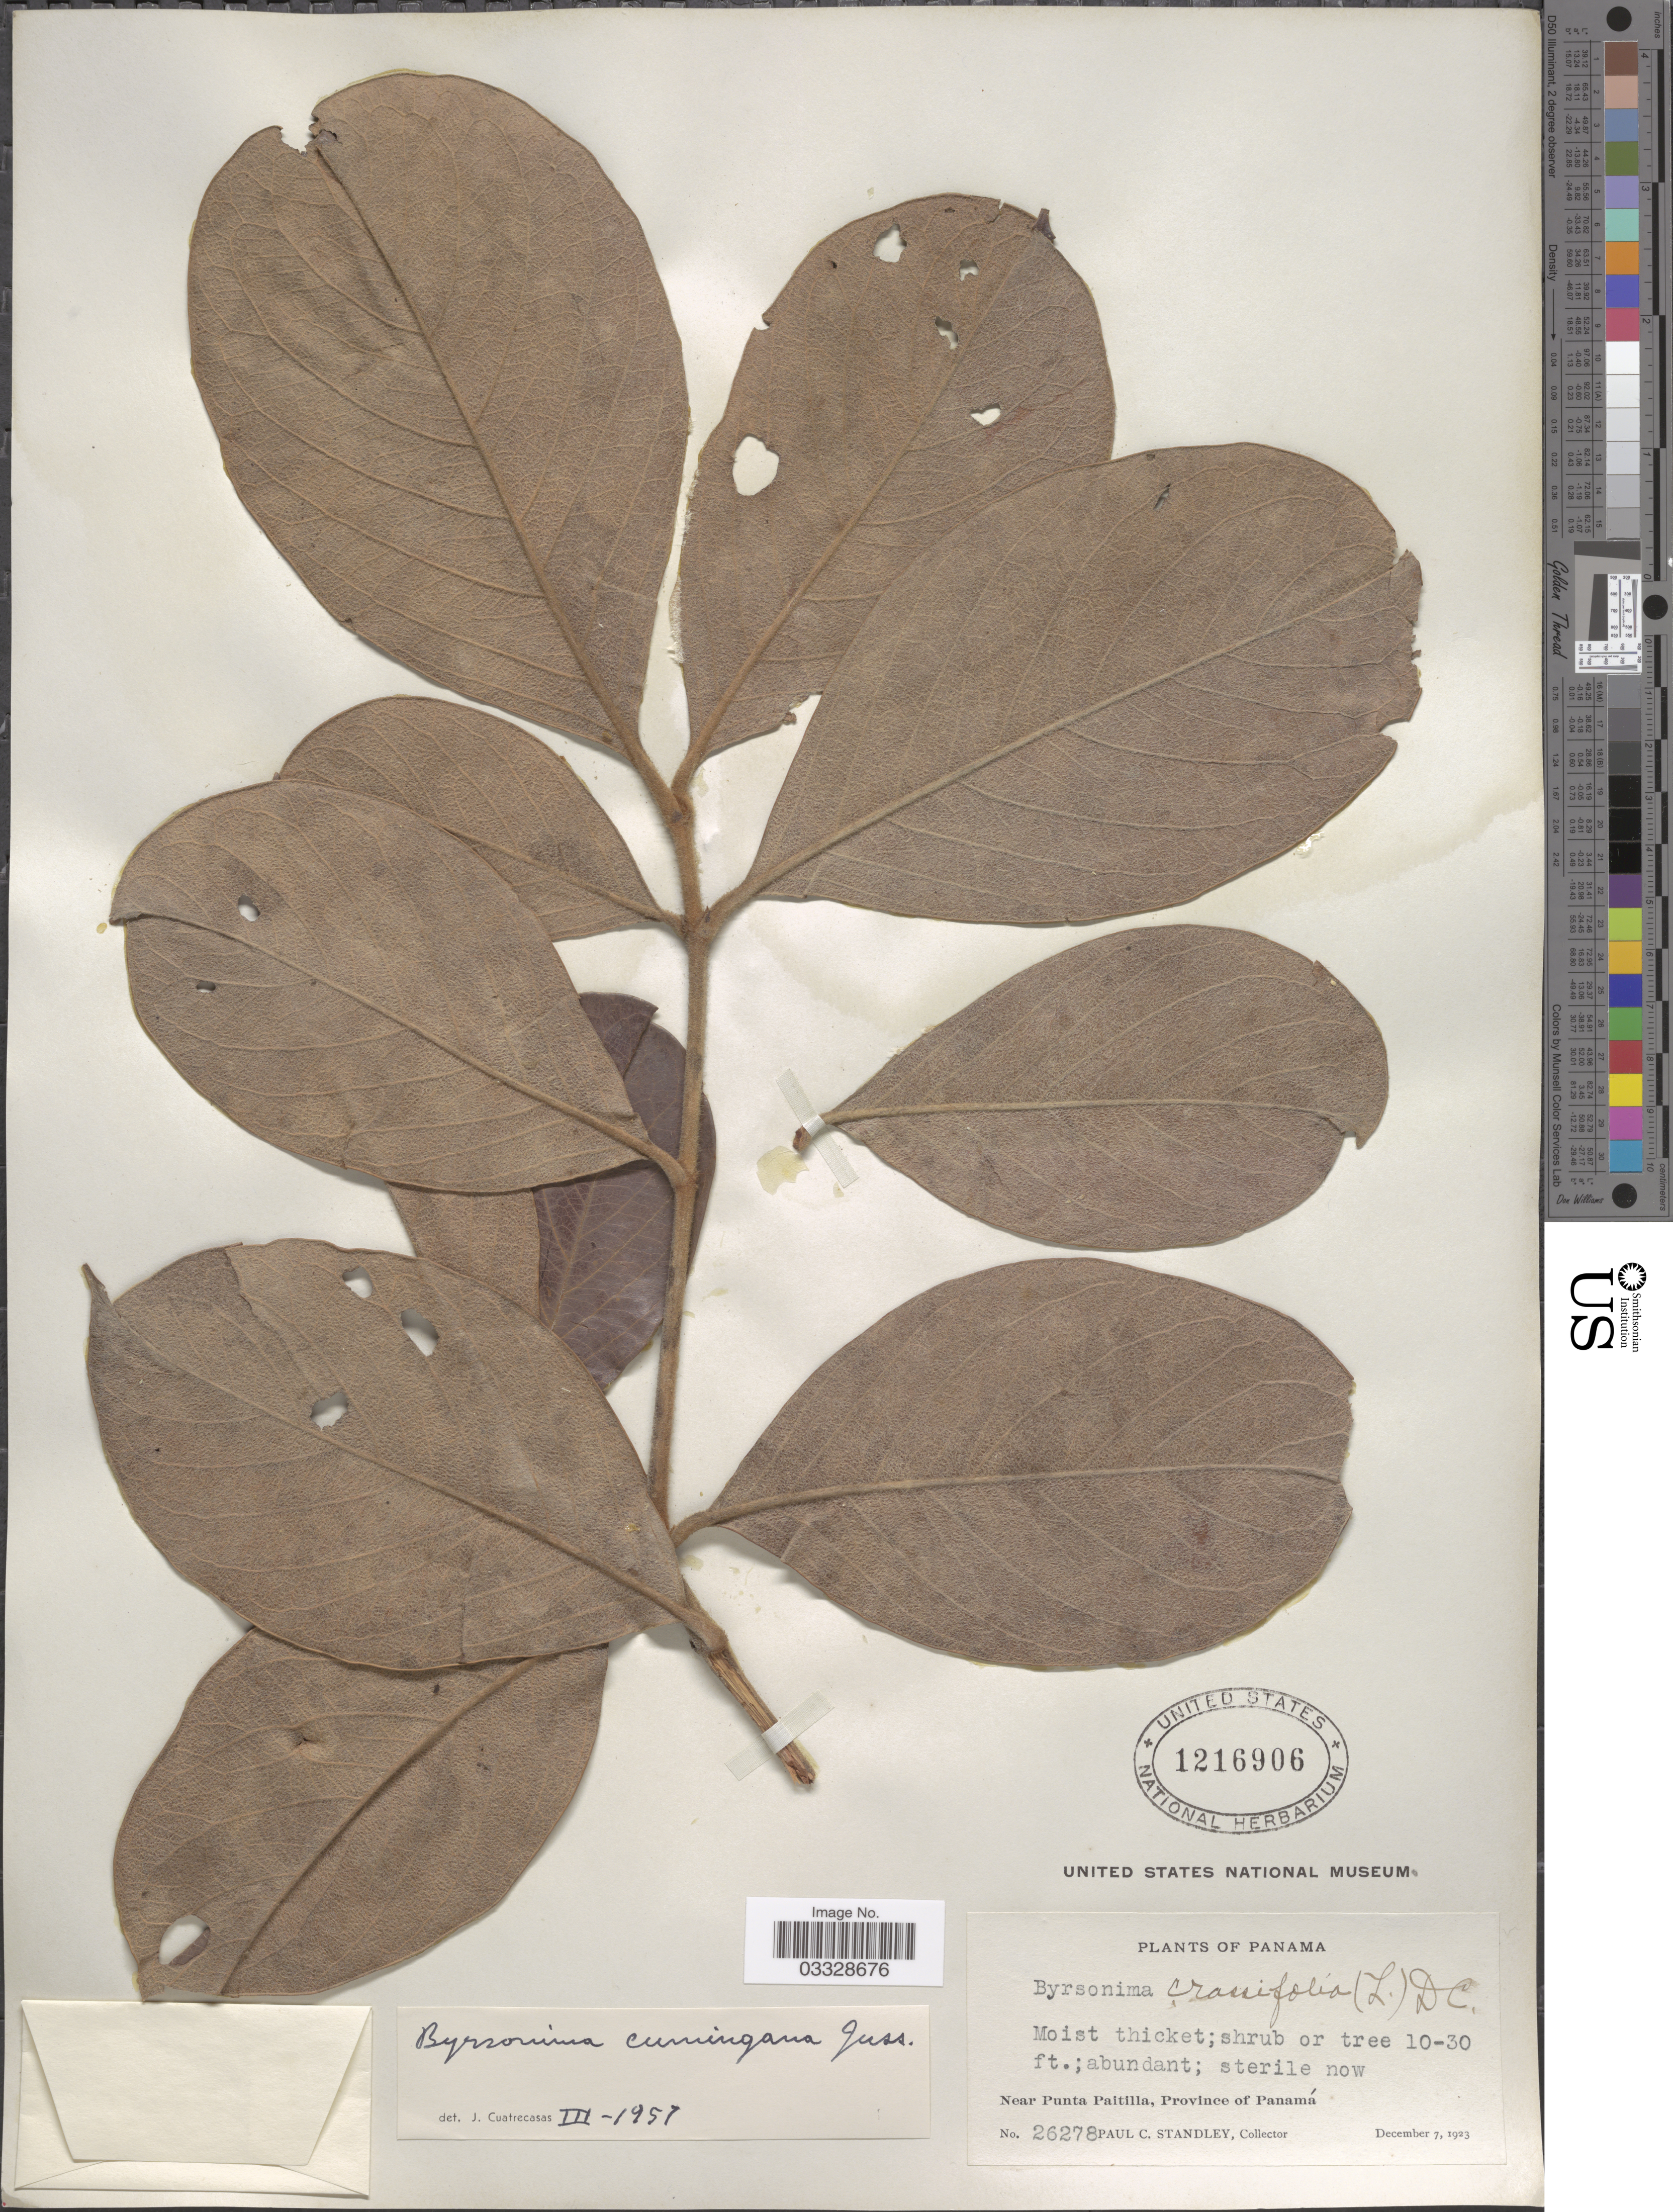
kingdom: Plantae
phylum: Tracheophyta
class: Magnoliopsida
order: Malpighiales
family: Malpighiaceae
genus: Byrsonima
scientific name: Byrsonima crassifolia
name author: (L.) Kunth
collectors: P. C. Standley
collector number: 26278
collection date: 1923-12-07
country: Panama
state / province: Panamá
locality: Near Punta Paitilla.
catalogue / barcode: US 1216906